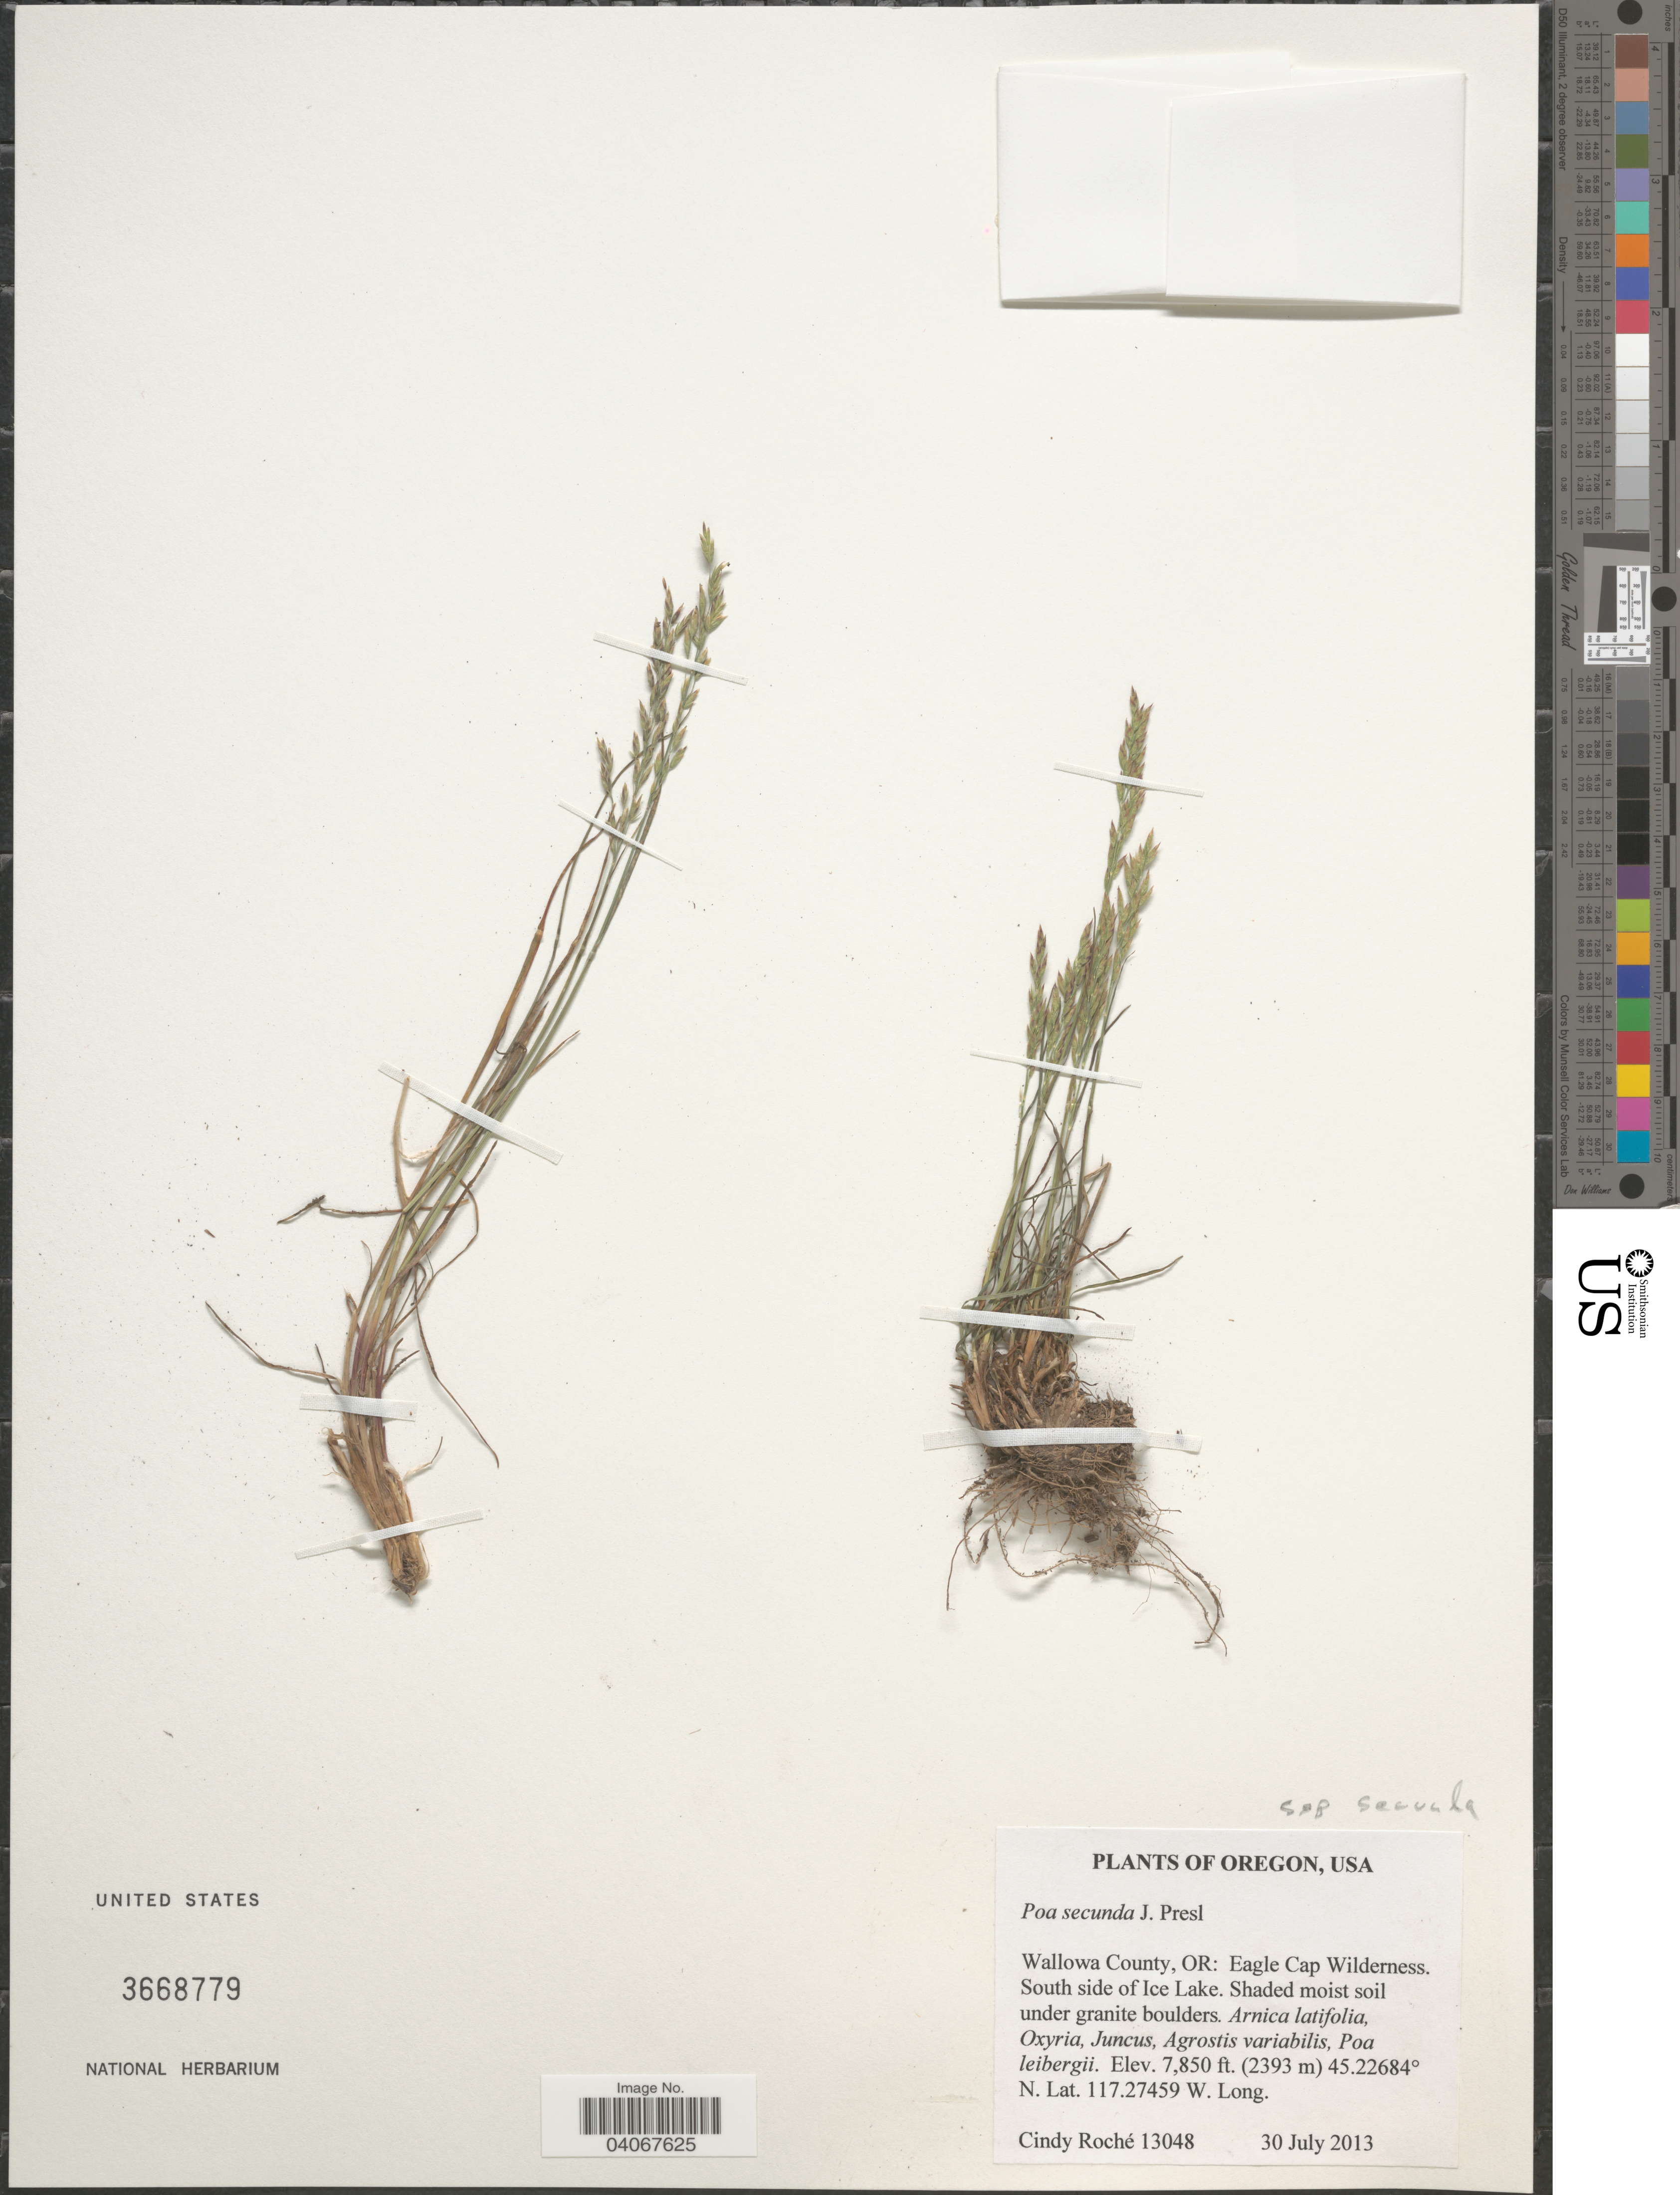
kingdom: Plantae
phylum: Tracheophyta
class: Liliopsida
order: Poales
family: Poaceae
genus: Poa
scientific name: Poa secunda subsp. secunda var. secunda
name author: J. Presl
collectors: C. Roché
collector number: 13048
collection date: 2013-07-30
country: United States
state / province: Oregon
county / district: Wallowa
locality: Wallowa County: Eagle Cap Wilderness. South side of Ice Lake.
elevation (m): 2393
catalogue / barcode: US 3668779